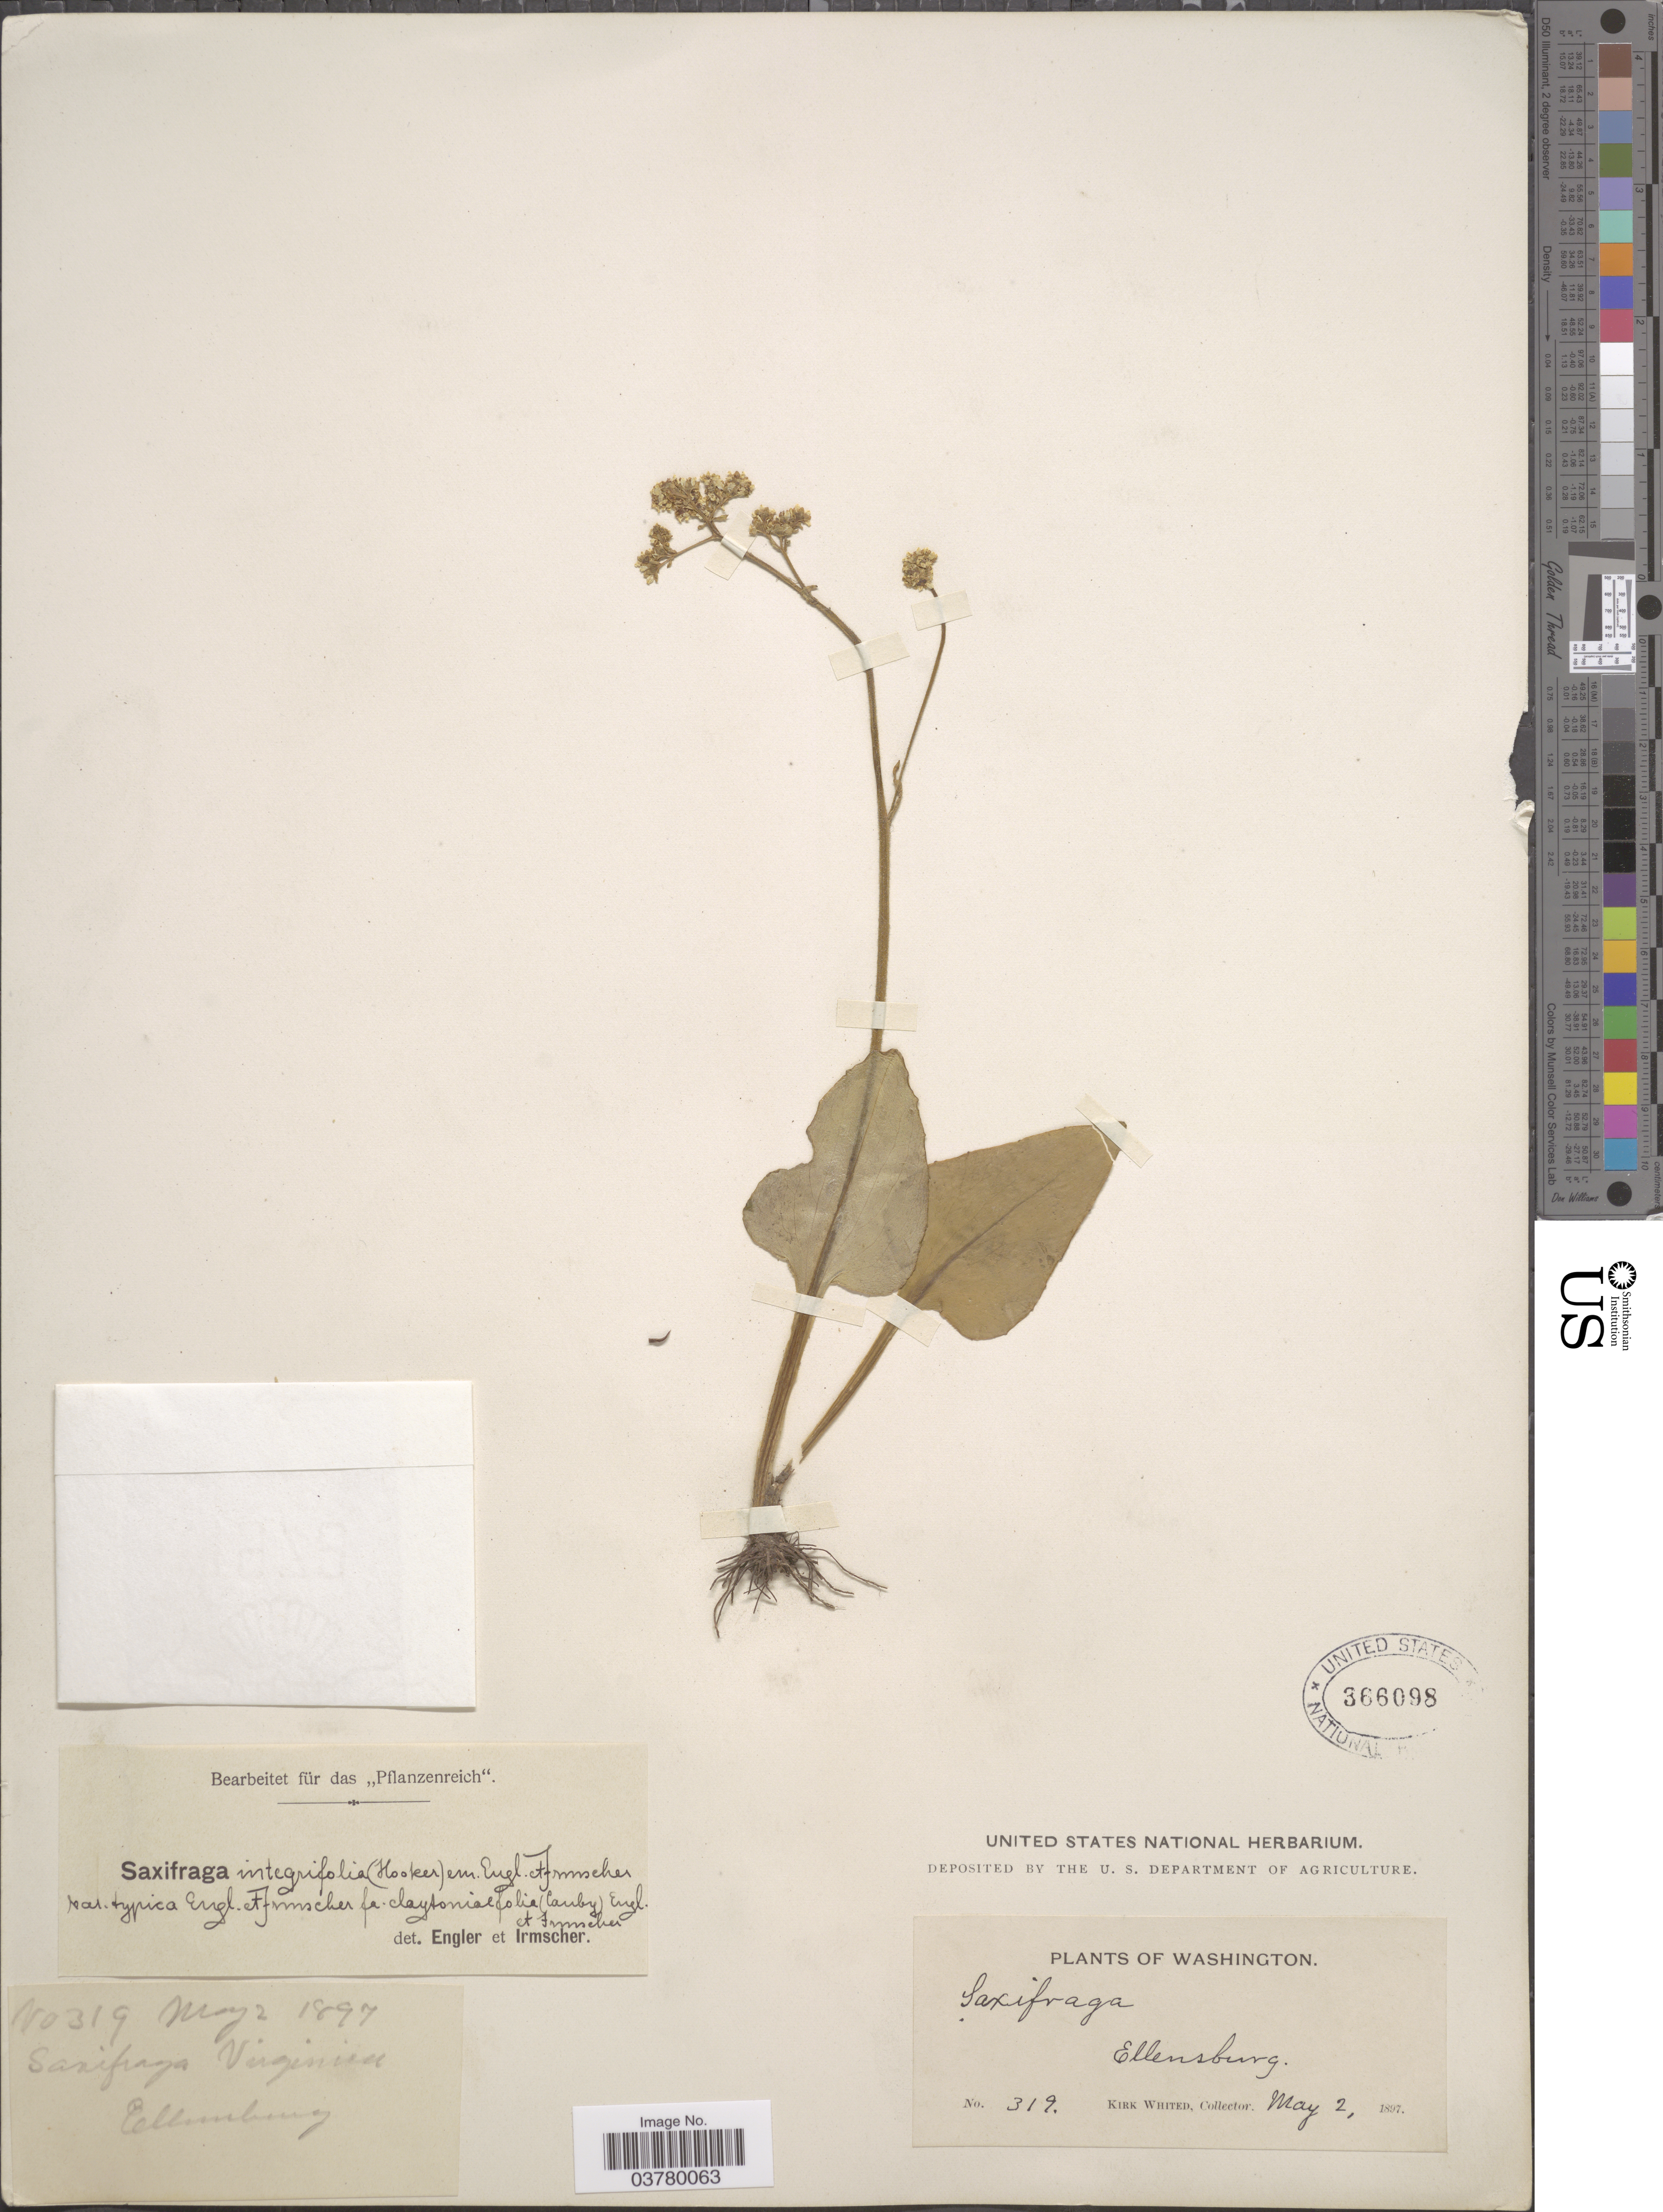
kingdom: Plantae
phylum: Tracheophyta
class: Magnoliopsida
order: Saxifragales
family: Saxifragaceae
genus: Micranthes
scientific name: Micranthes fragosa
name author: (Suksd. ex Small) Small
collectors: K. Whited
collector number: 319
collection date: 1897-05-02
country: United States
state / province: Washington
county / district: Kittitas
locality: Ellensburg.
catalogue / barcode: US 366098